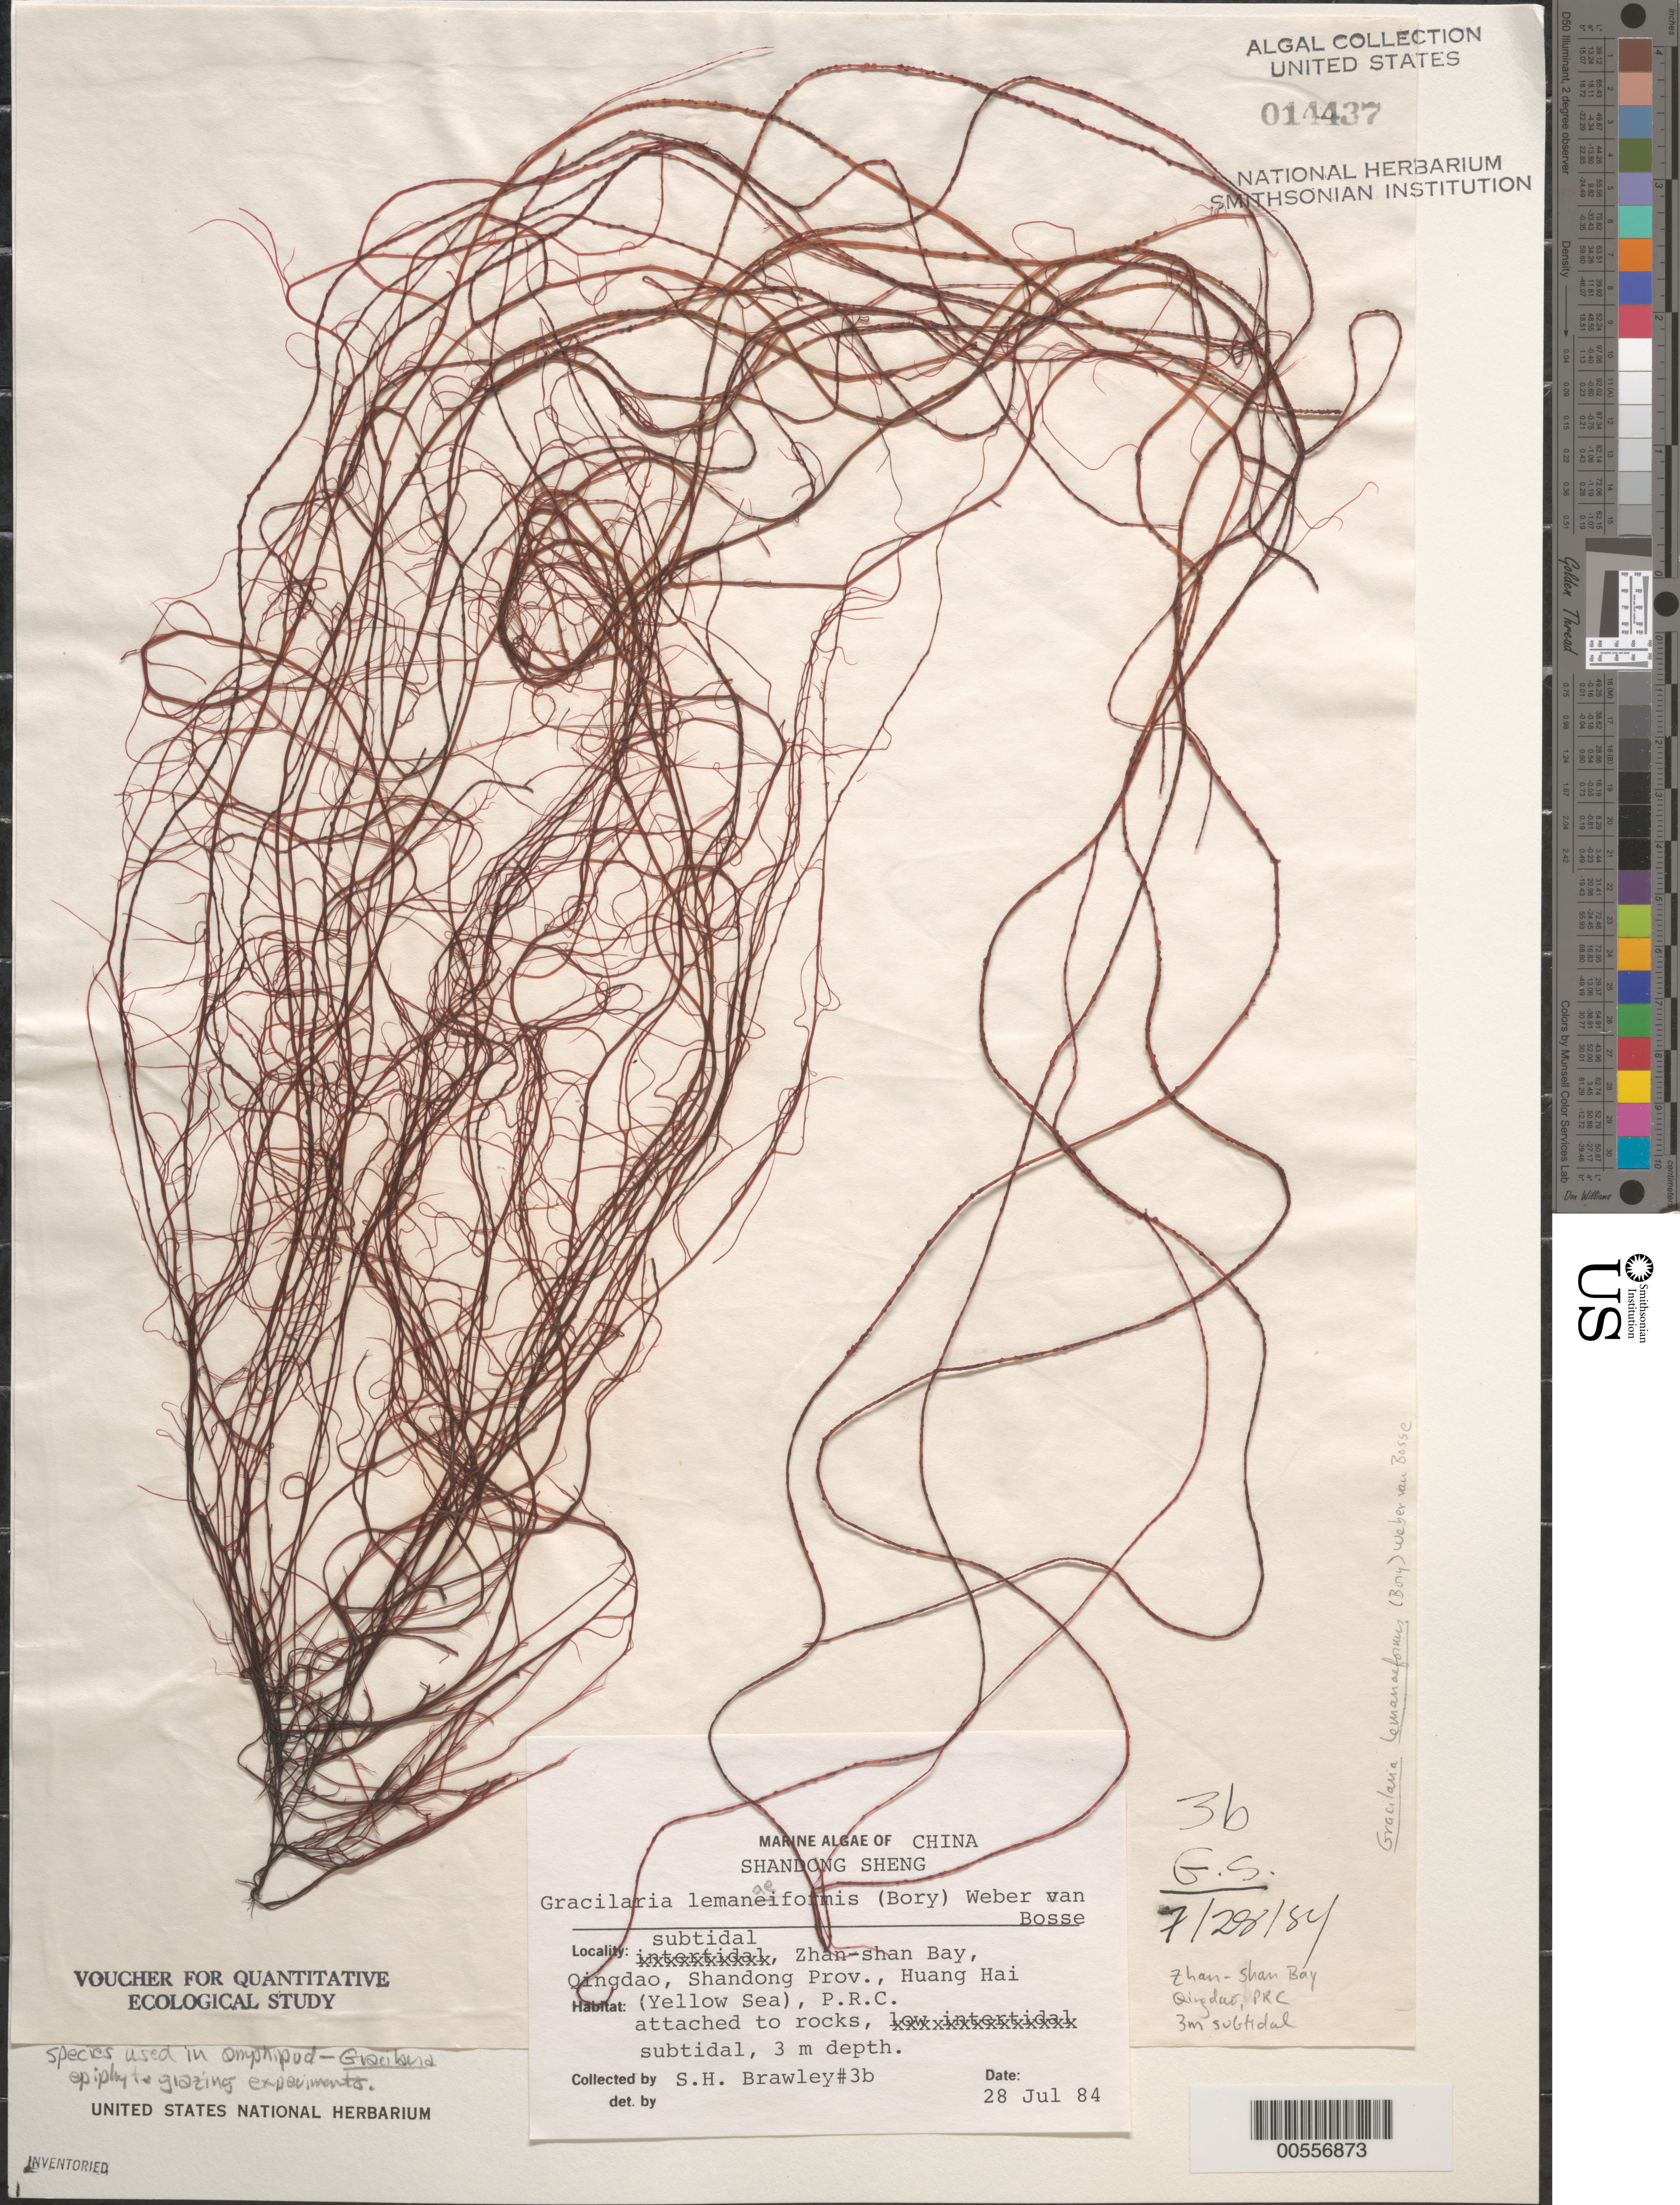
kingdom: Plantae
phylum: Rhodophyta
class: Florideophyceae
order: Gracilariales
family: Gracilariaceae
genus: Gracilariopsis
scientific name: Gracilariopsis lemaneiformis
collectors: S. Brawley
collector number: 3b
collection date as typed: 28 Jul 1984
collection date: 1984-07-28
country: China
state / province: Shandong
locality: Zhan-shan Bay, Qingdao, Huang Hai (Yellow Sea)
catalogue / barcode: US 14437